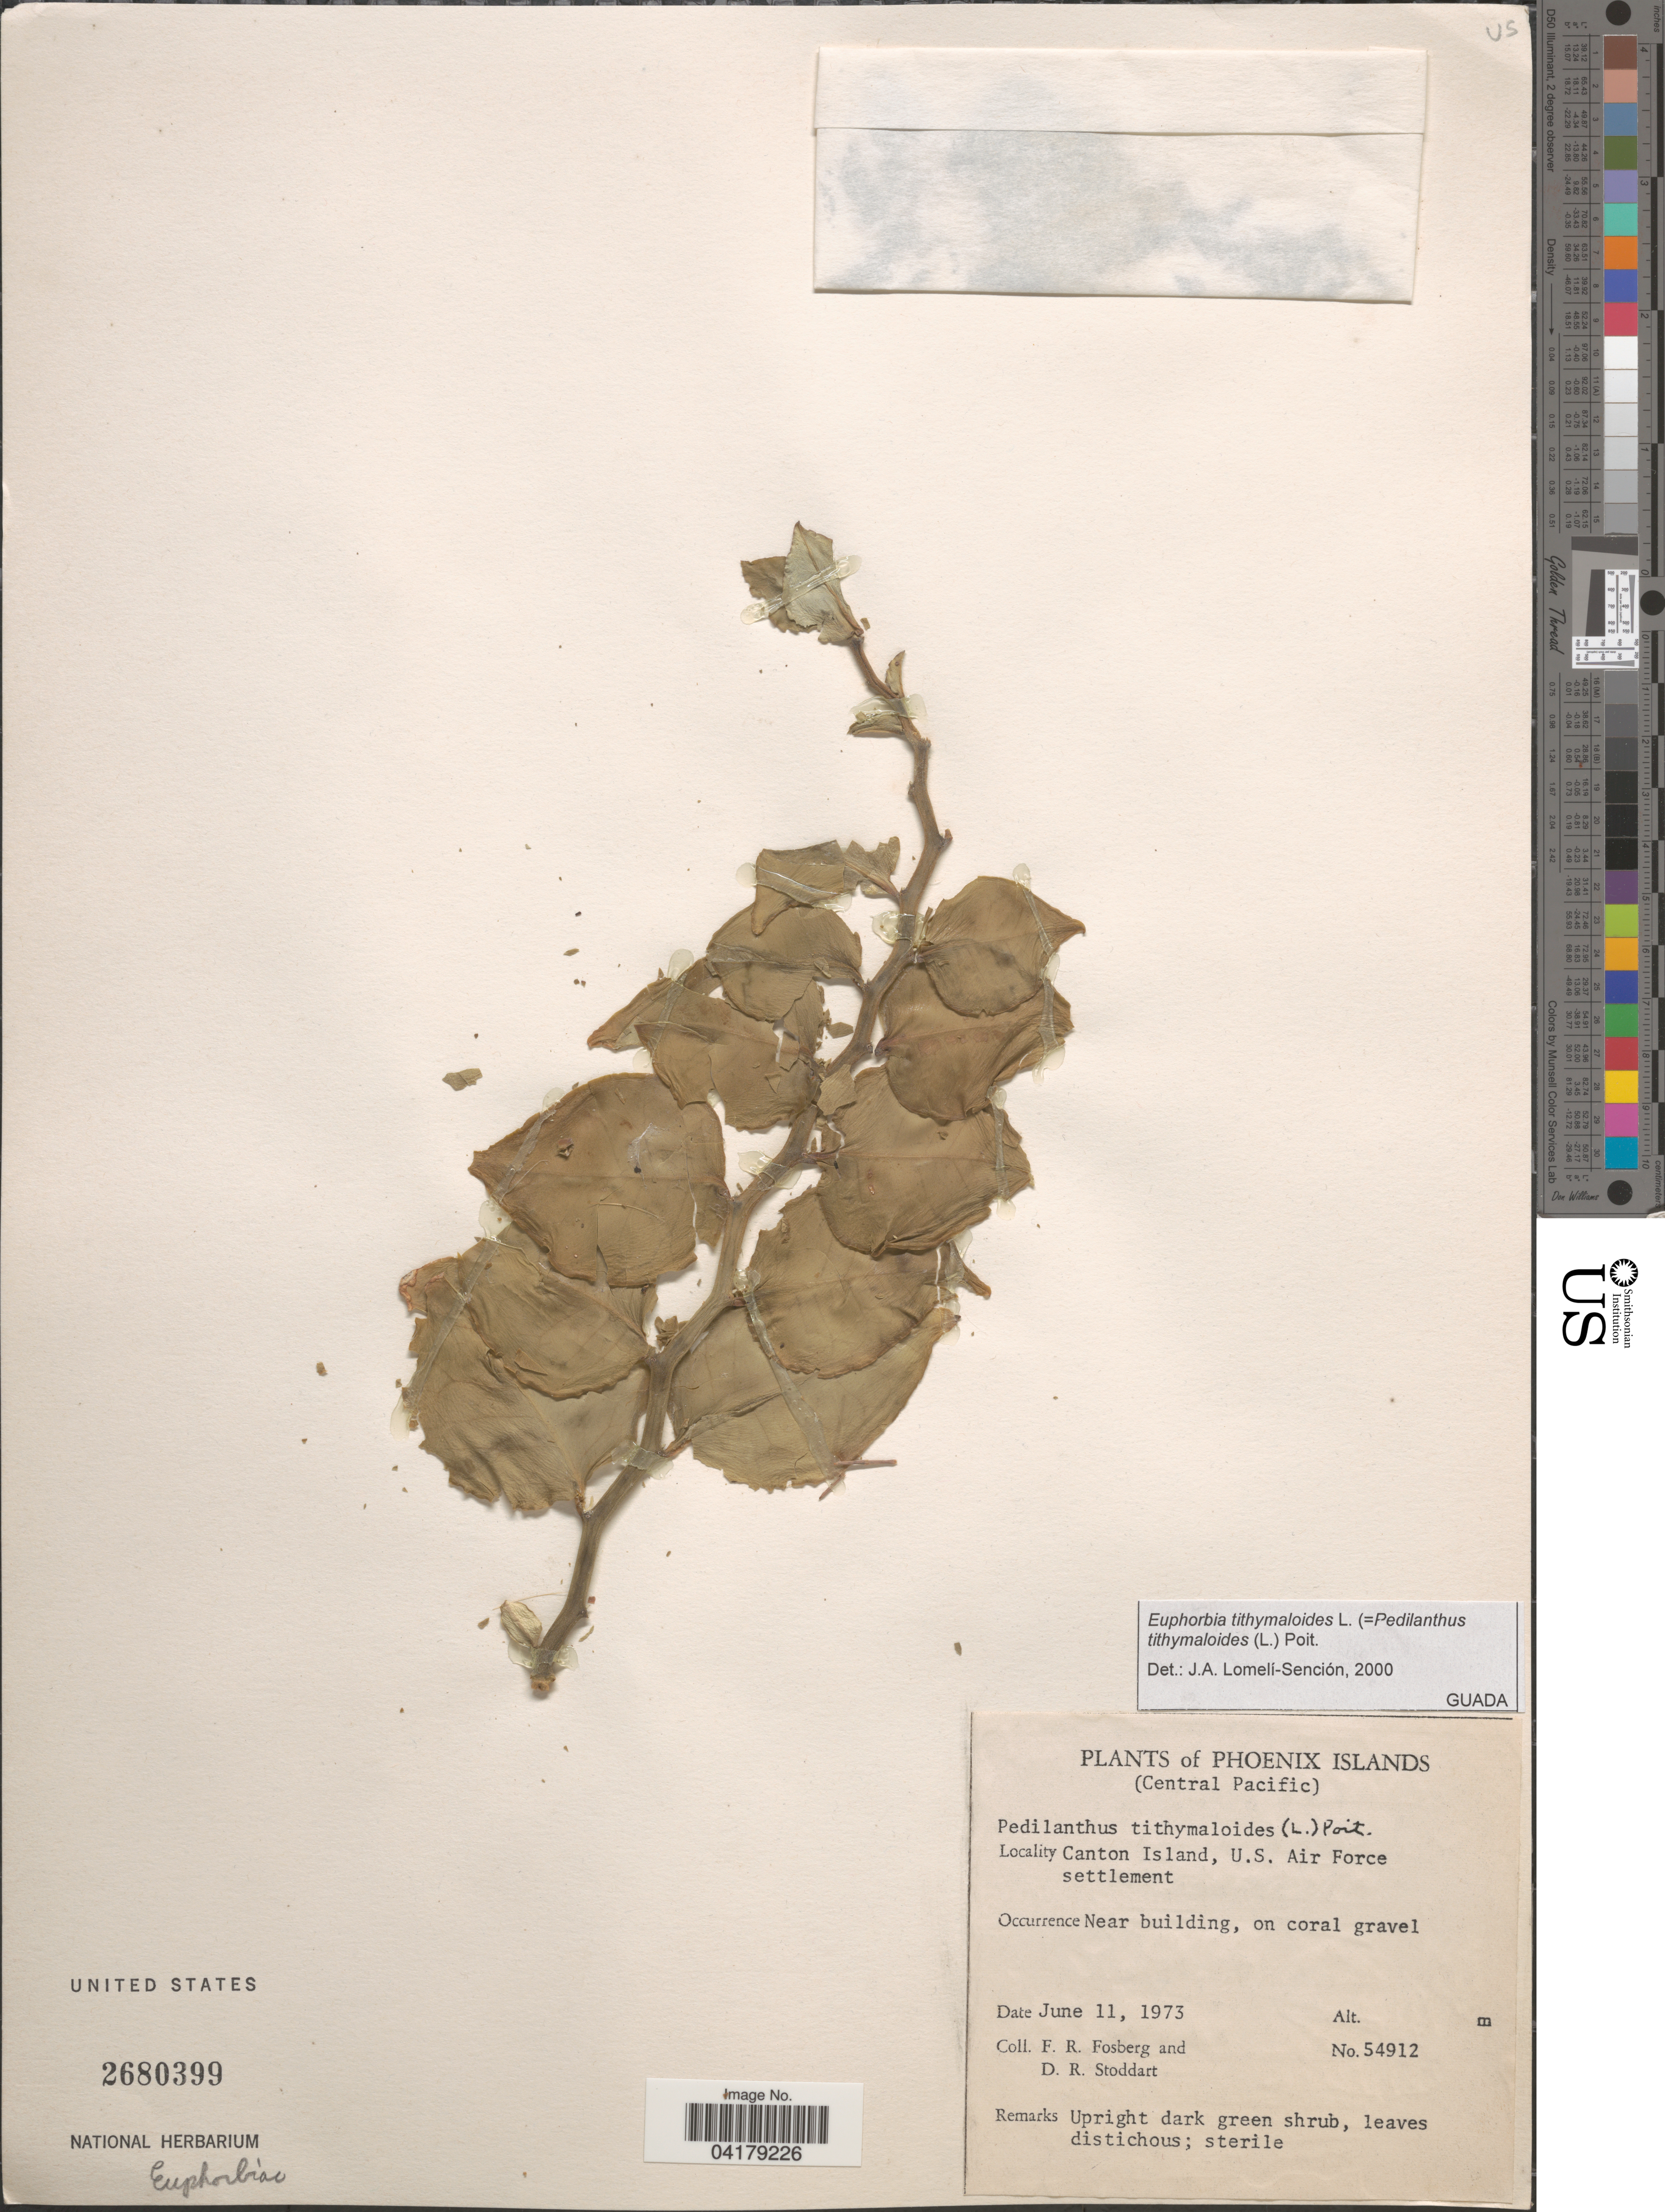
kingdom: Plantae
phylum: Tracheophyta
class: Magnoliopsida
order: Malpighiales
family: Euphorbiaceae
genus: Euphorbia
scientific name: Euphorbia tithymaloides subsp. tithymaloides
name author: L.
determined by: Lomeli Sención, José A.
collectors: F. R. Fosberg & D. R. Stoddart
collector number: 54912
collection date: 1973-06-11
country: Kiribati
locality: Phoenix Islands (Central Pacific). Canton Island, U. S. Air Force settlement.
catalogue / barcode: US 2680399